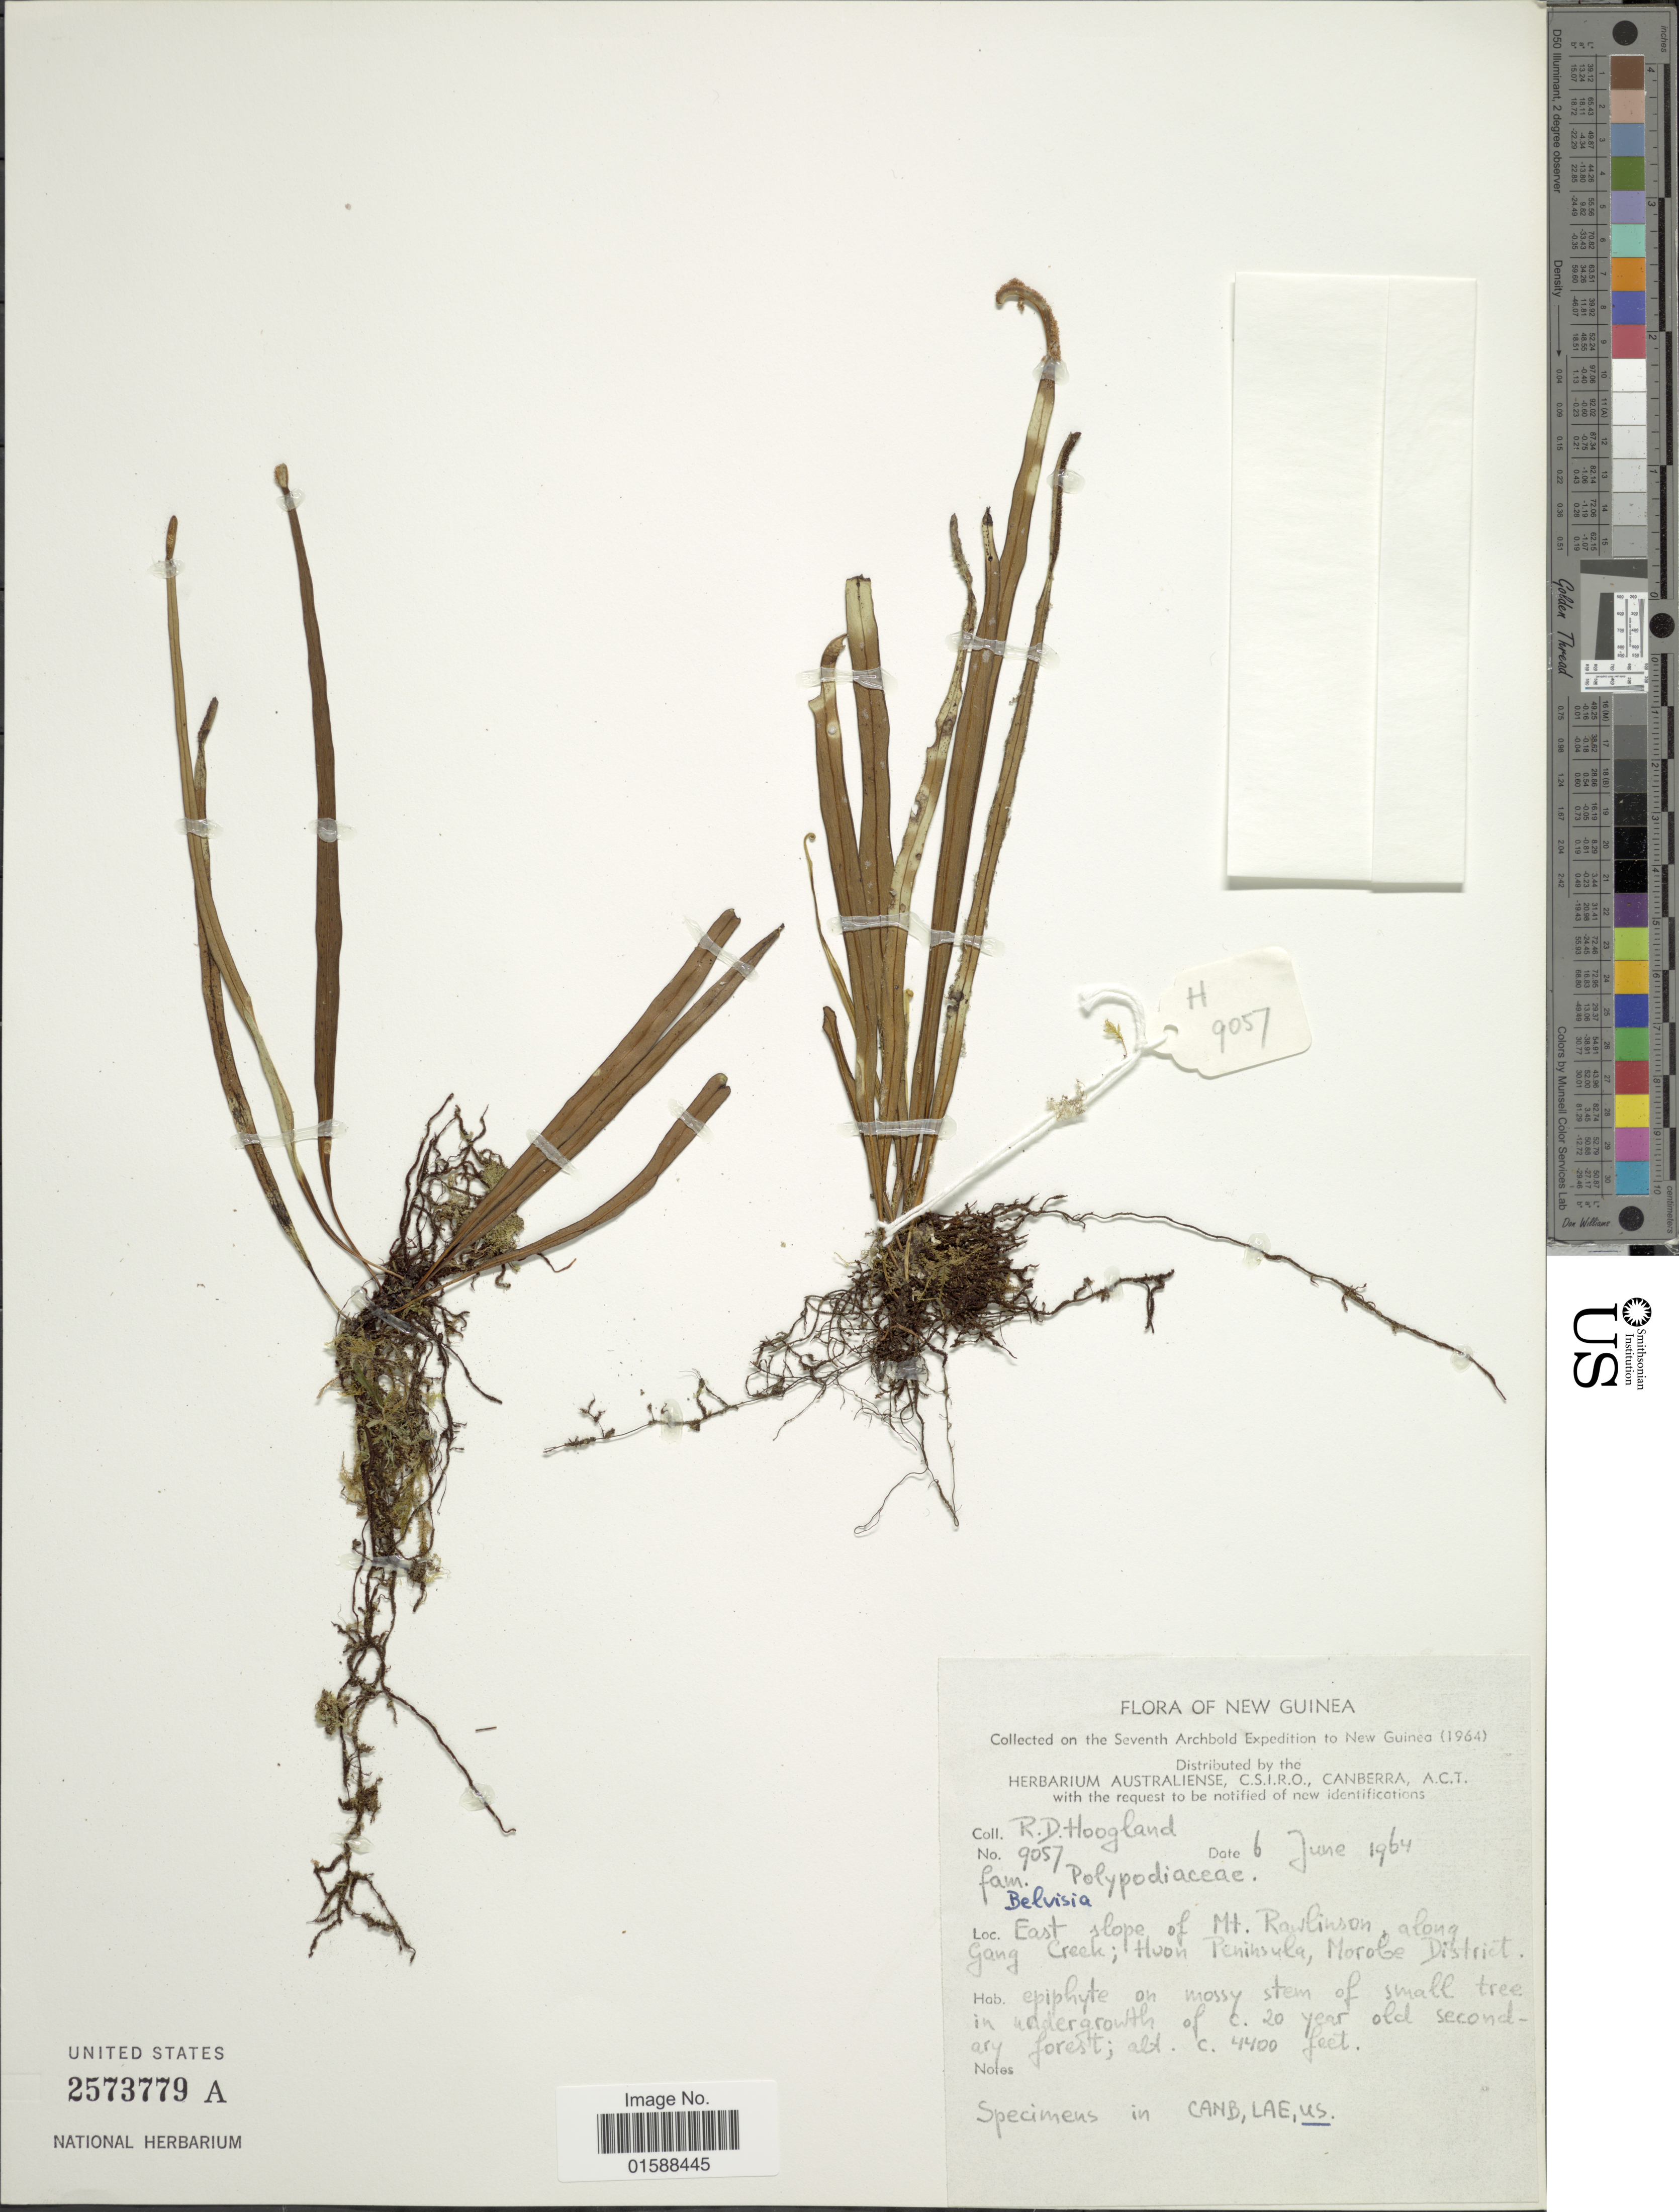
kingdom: Plantae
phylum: Tracheophyta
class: Polypodiopsida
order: Polypodiales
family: Polypodiaceae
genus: Lepisorus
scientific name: Lepisorus sp.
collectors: R. D. Hoogland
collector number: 9057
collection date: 1964-06-06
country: Papua New Guinea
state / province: Morobe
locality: Neww Guinea. East slope of Mt. Rawlinson, along Gang Creek; Huon Peninsula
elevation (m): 1341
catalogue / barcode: US 2573779A